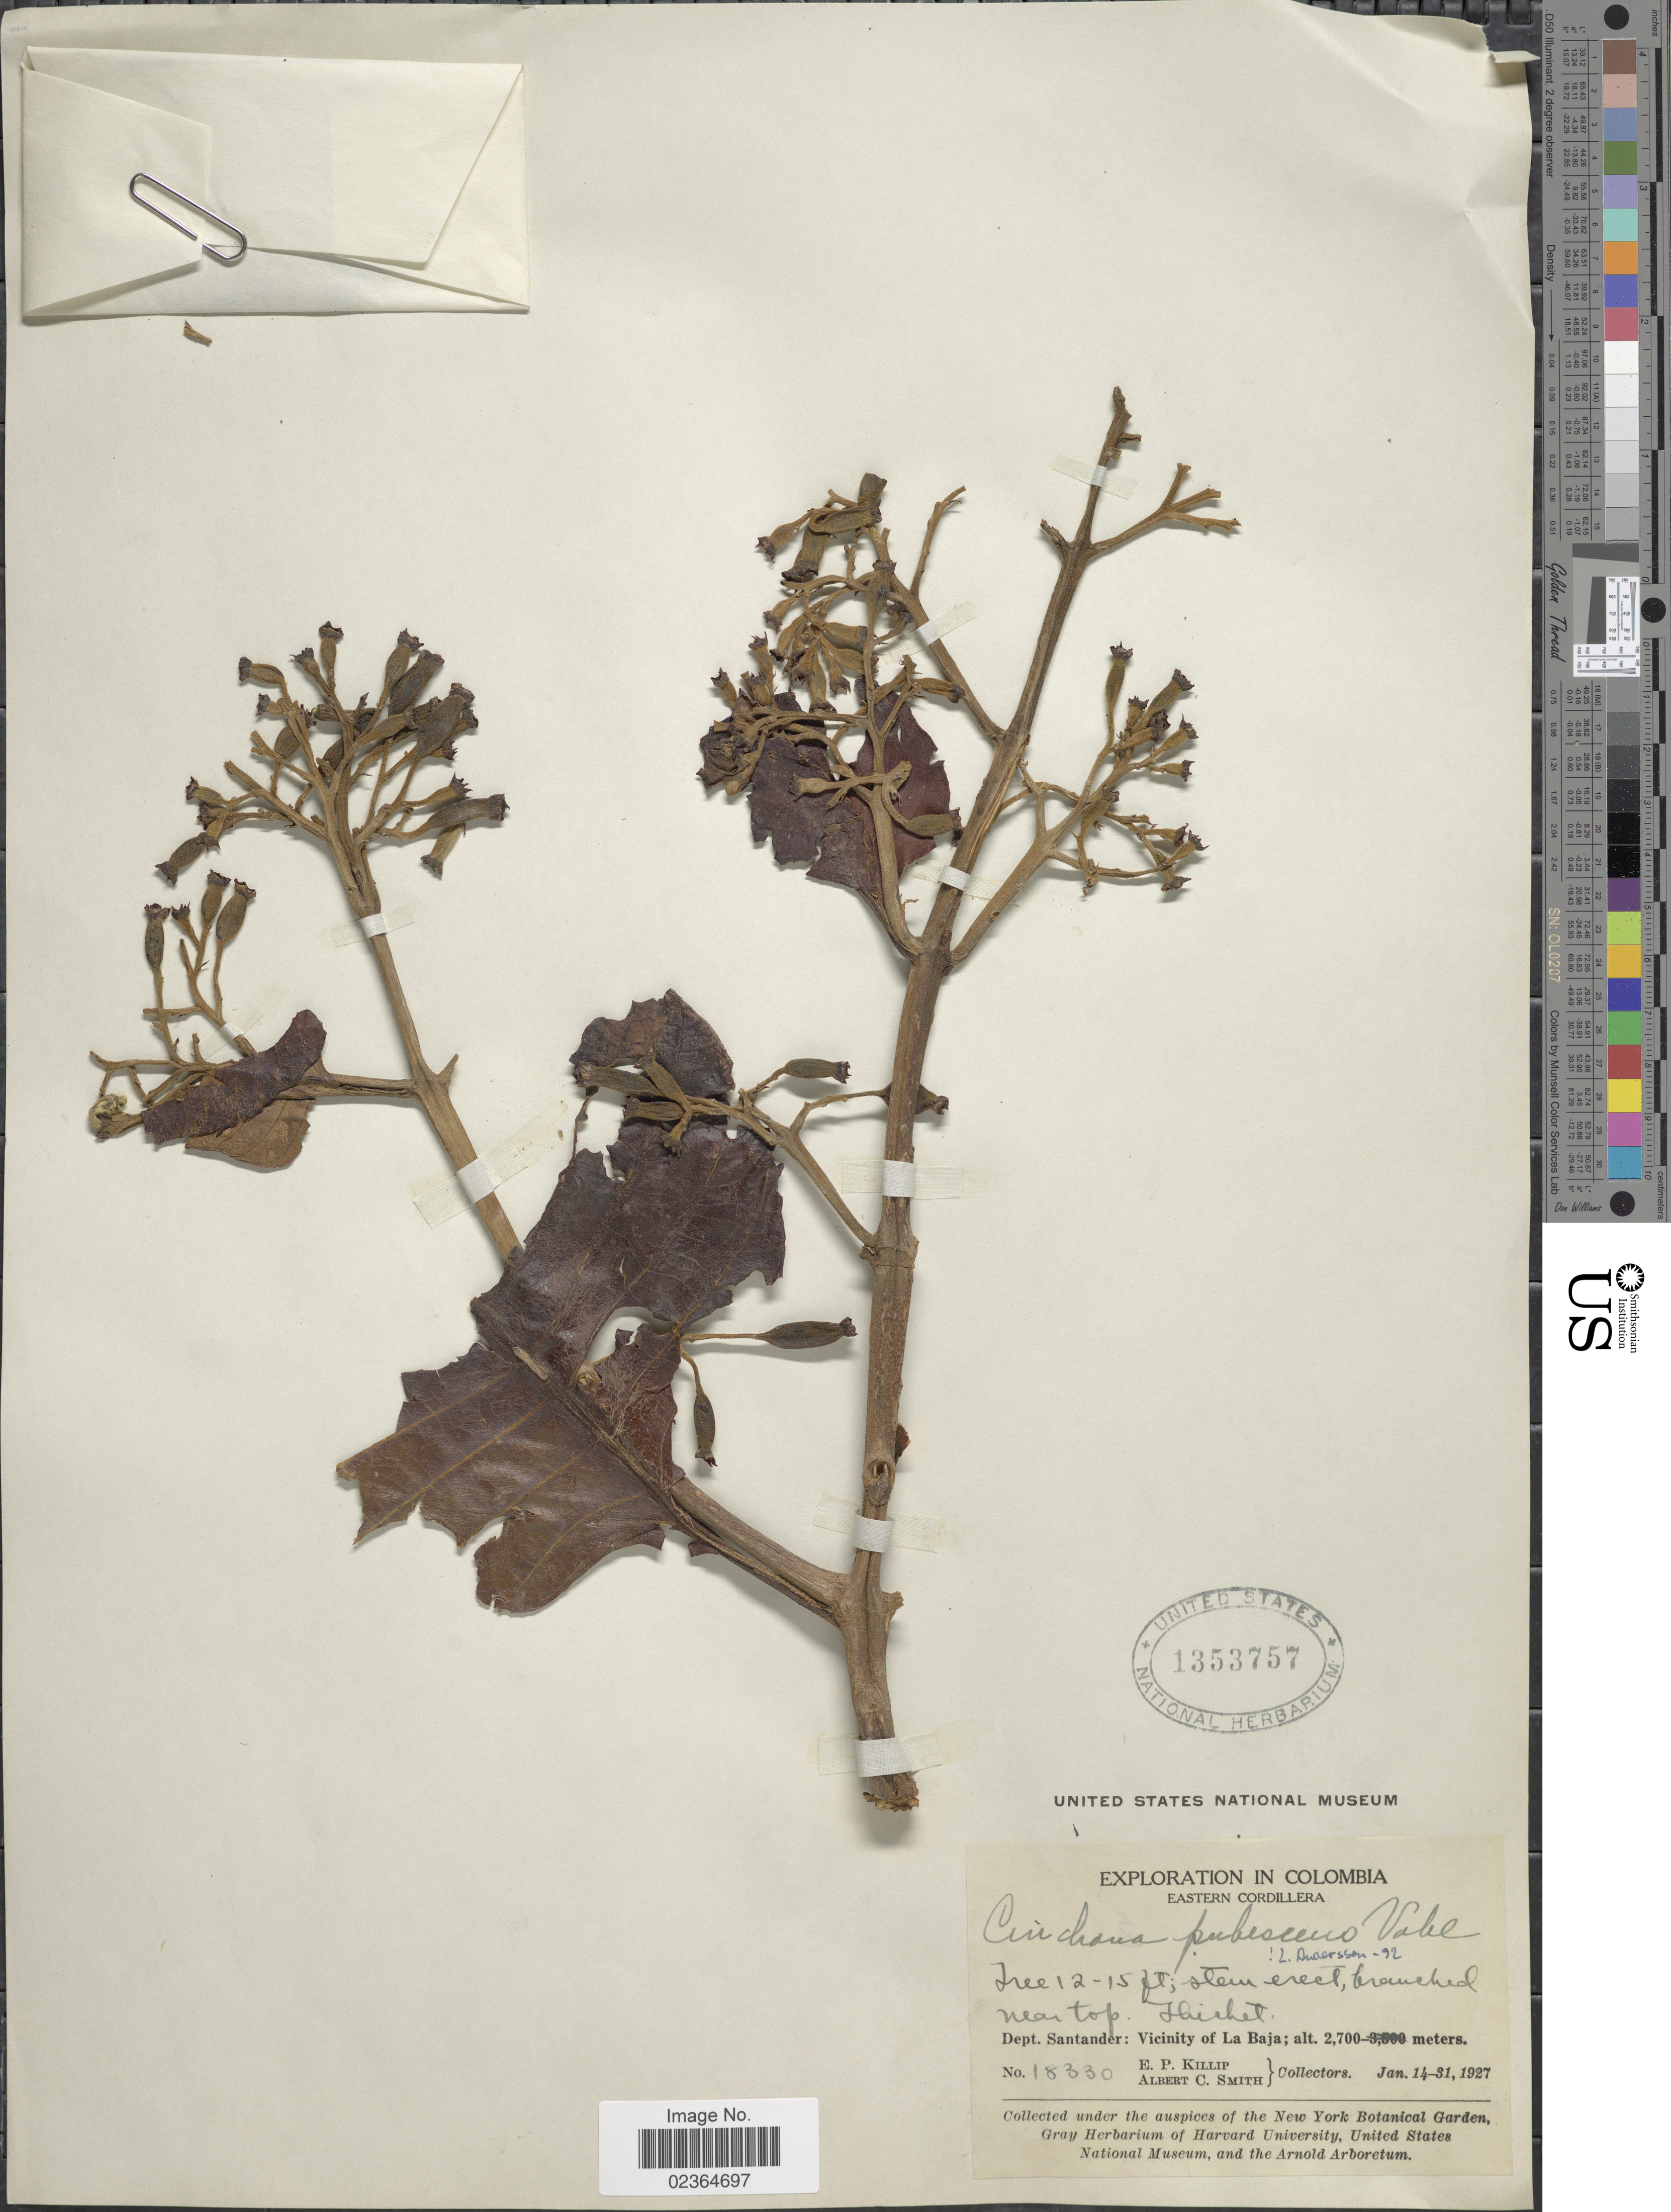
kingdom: Plantae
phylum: Tracheophyta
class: Magnoliopsida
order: Gentianales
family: Rubiaceae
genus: Cinchona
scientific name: Cinchona pubescens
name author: Vahl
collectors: E. P. Killip & A. C. Smith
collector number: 18330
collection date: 1927-01-14/1927-01-31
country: Colombia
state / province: Santander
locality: Eastern Cordillera. Vicinity of La Baja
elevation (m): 2700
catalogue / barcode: US 1353757